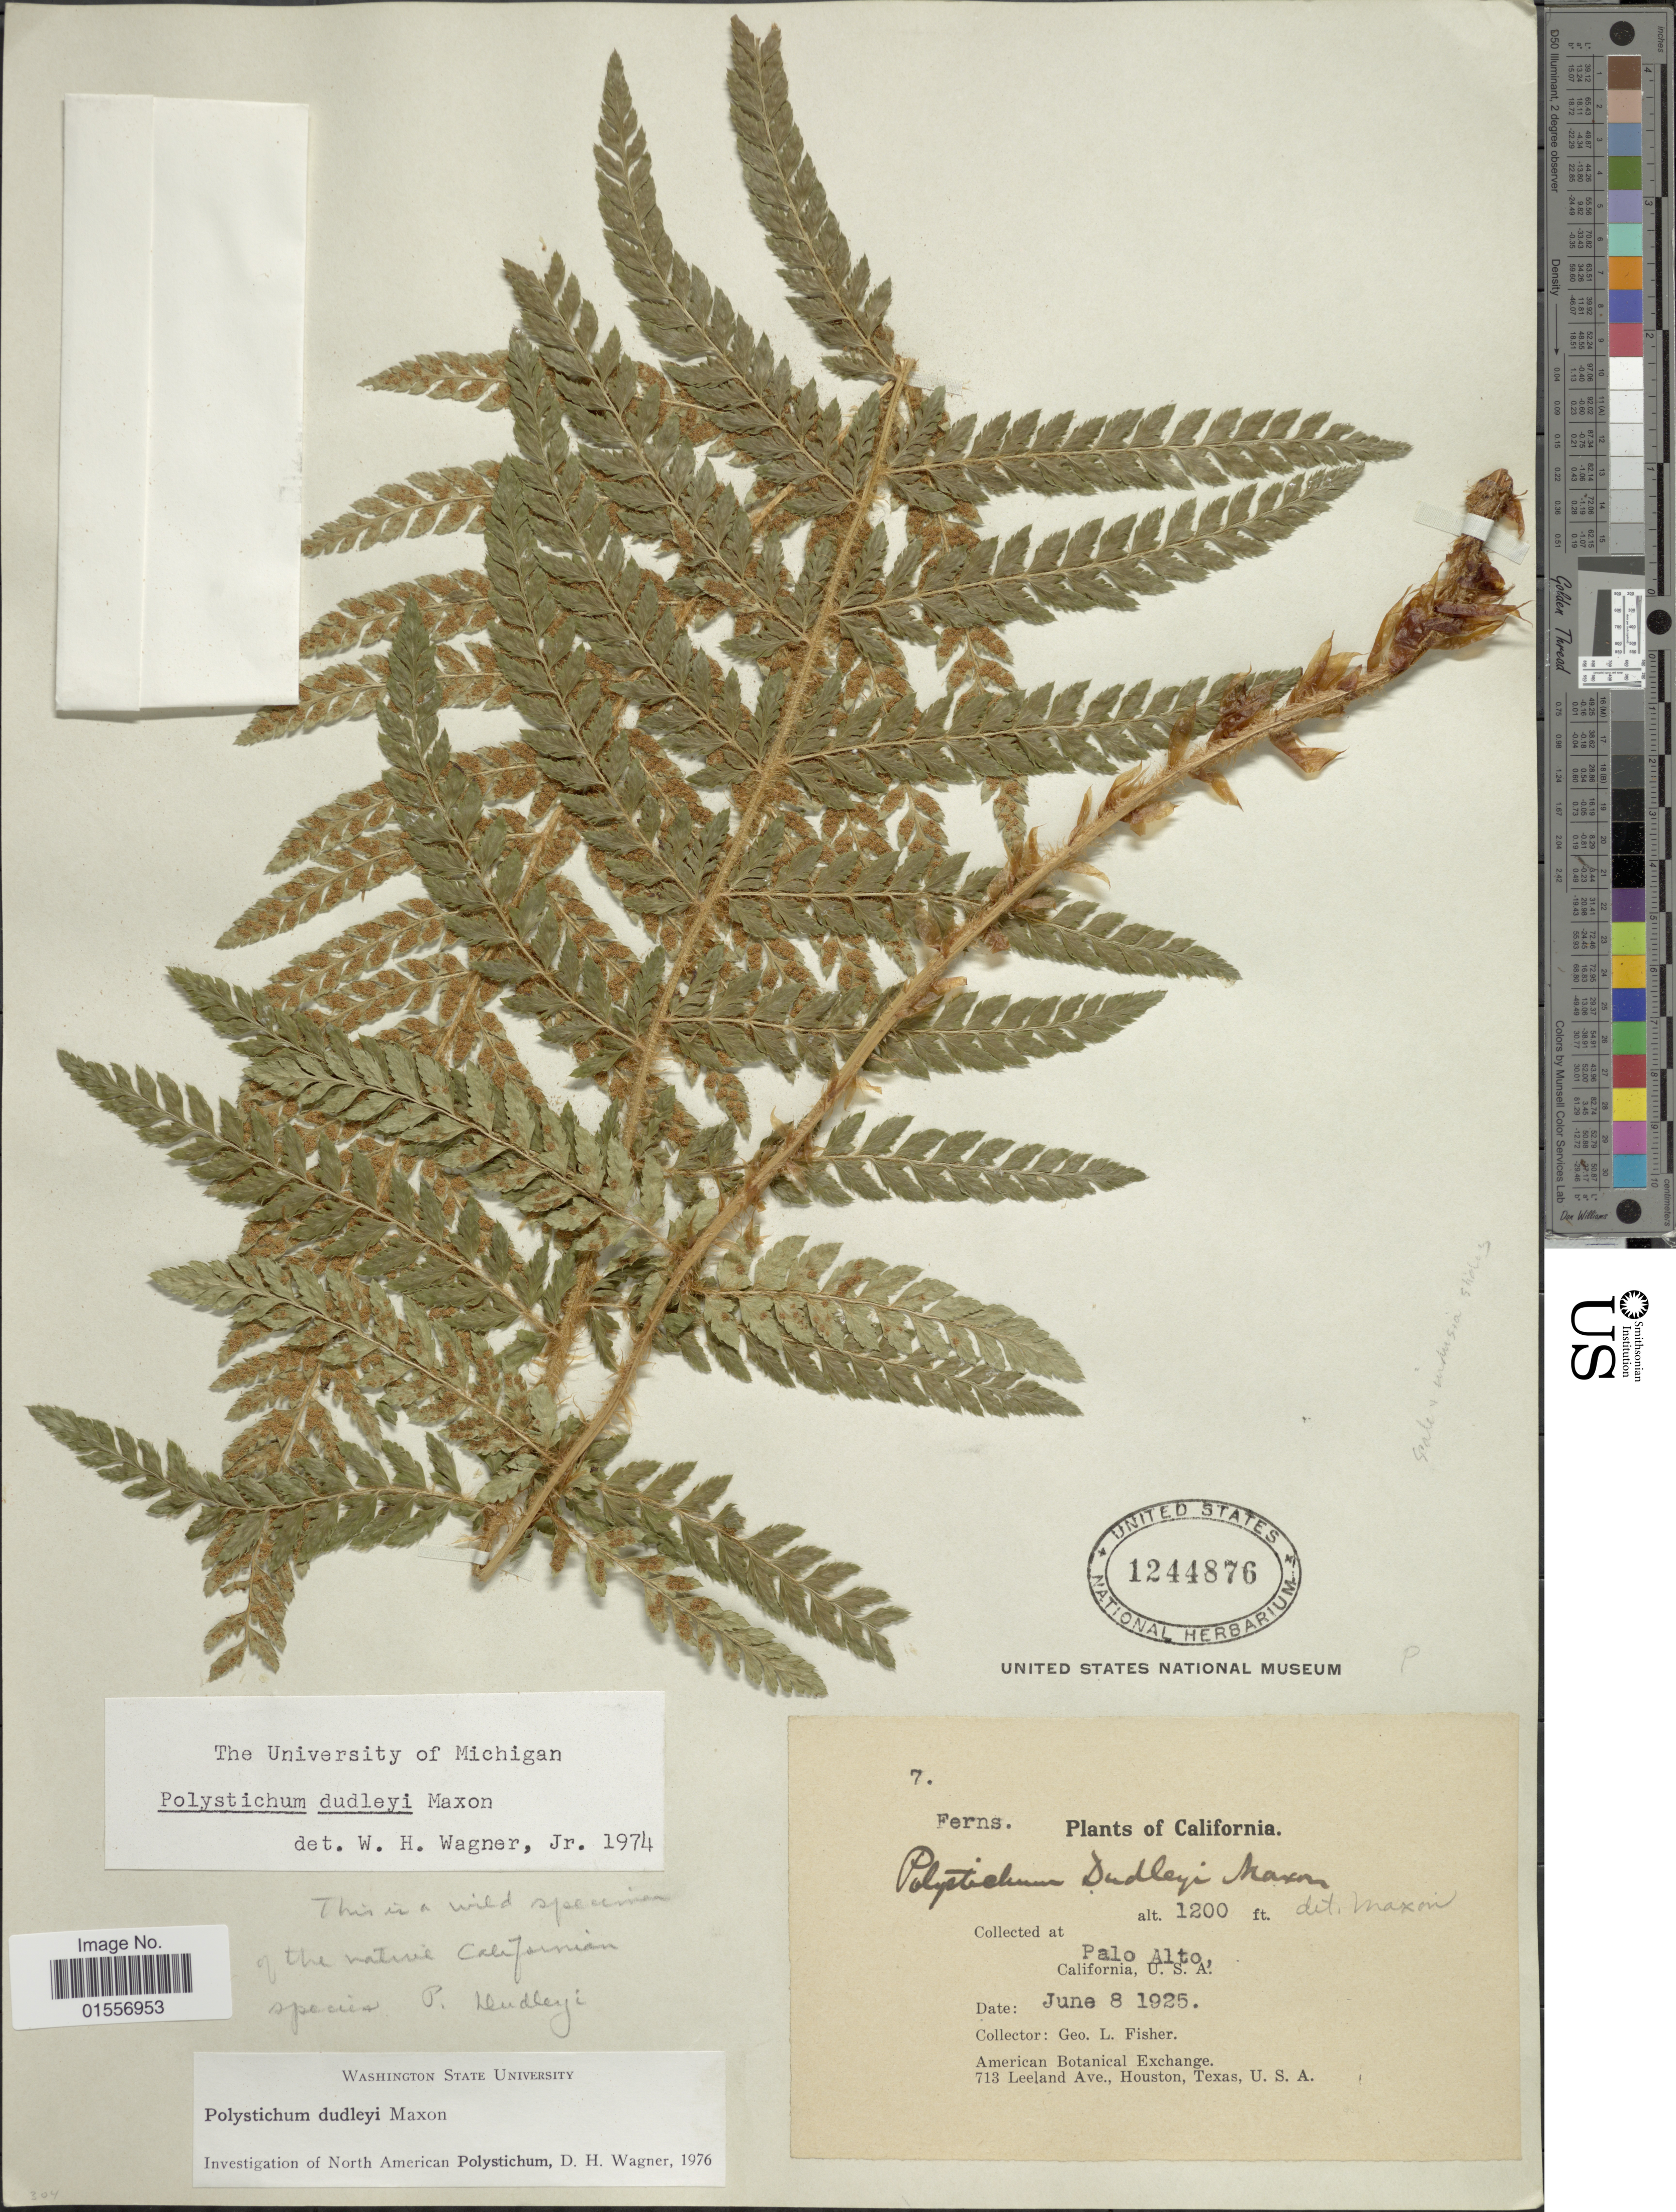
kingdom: Plantae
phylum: Tracheophyta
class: Polypodiopsida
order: Polypodiales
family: Dryopteridaceae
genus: Polystichum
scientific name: Polystichum dudleyi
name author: Maxon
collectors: G. L. Fisher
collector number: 7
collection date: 1925-06-08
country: United States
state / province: California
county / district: Santa Clara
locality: Palo Alto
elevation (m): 366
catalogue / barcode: US 1244876